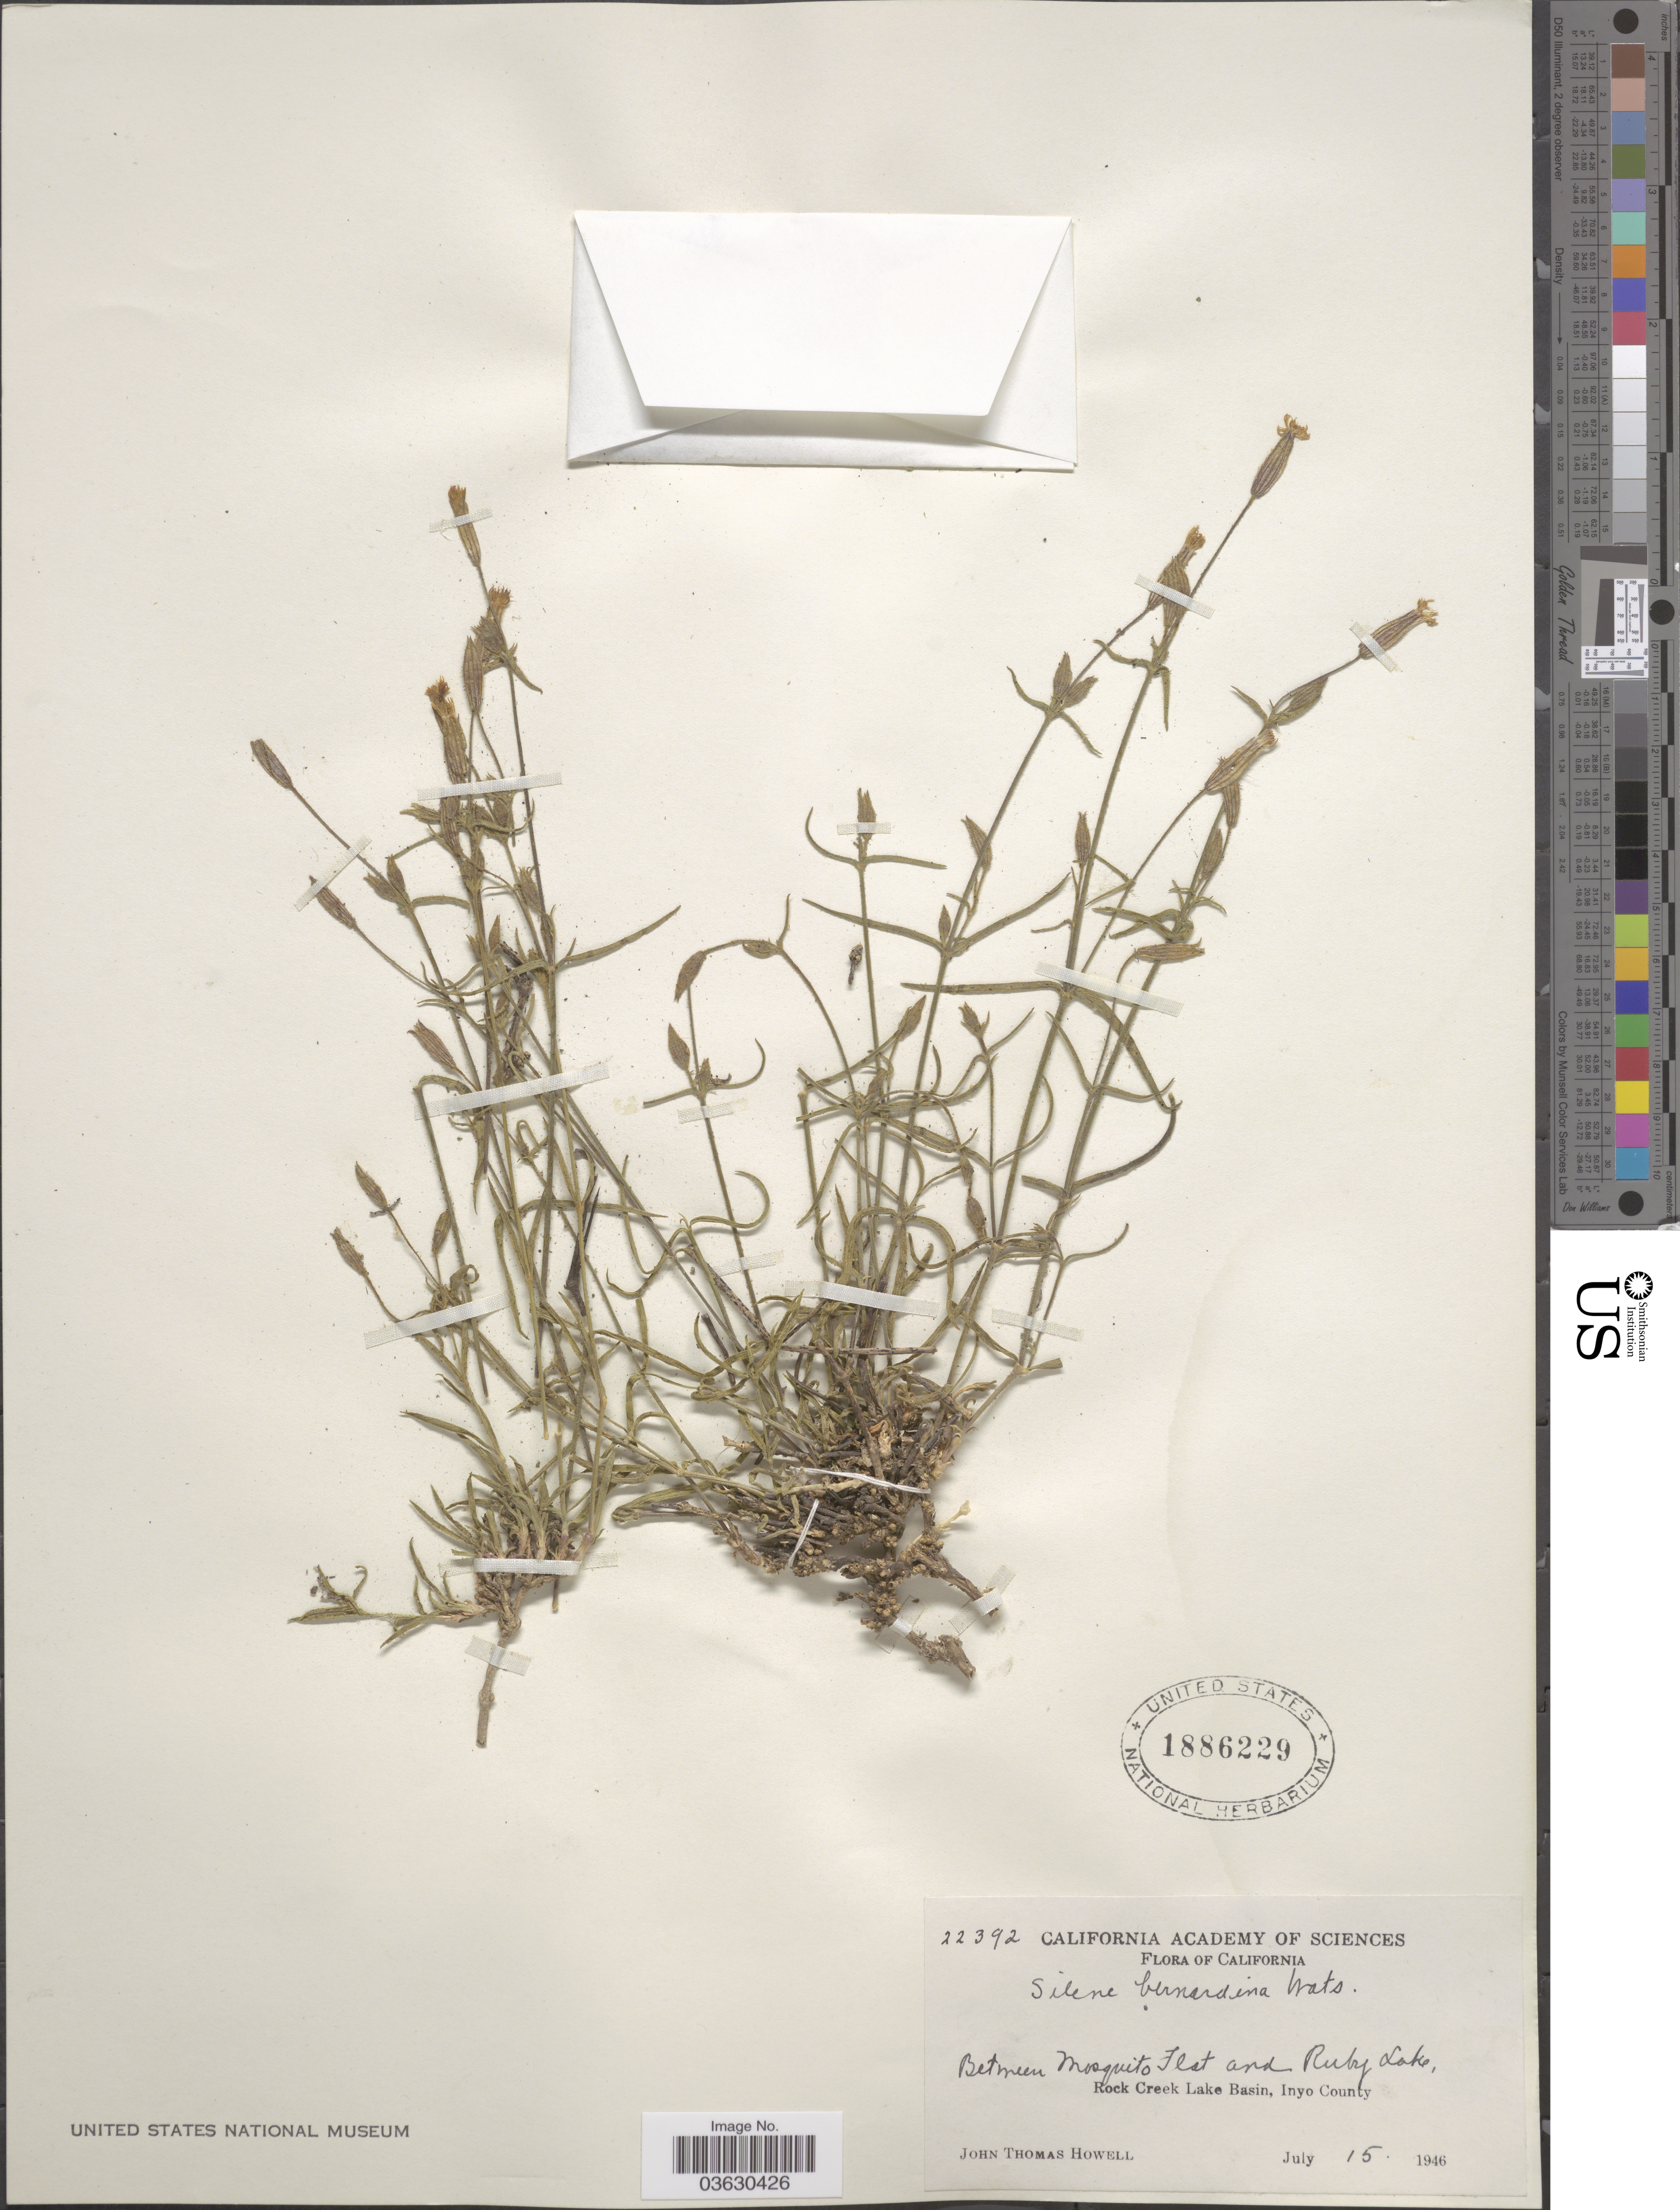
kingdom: Plantae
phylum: Tracheophyta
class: Magnoliopsida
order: Caryophyllales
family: Caryophyllaceae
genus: Silene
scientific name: Silene bernardina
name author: S. Watson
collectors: J. T. Howell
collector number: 22392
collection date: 1946-07-15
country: United States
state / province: California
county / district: Inyo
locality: Between Mosquito Flat and Ruby Lake. Rock Creek Lake Basin, Inyo County.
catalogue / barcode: US 1886229